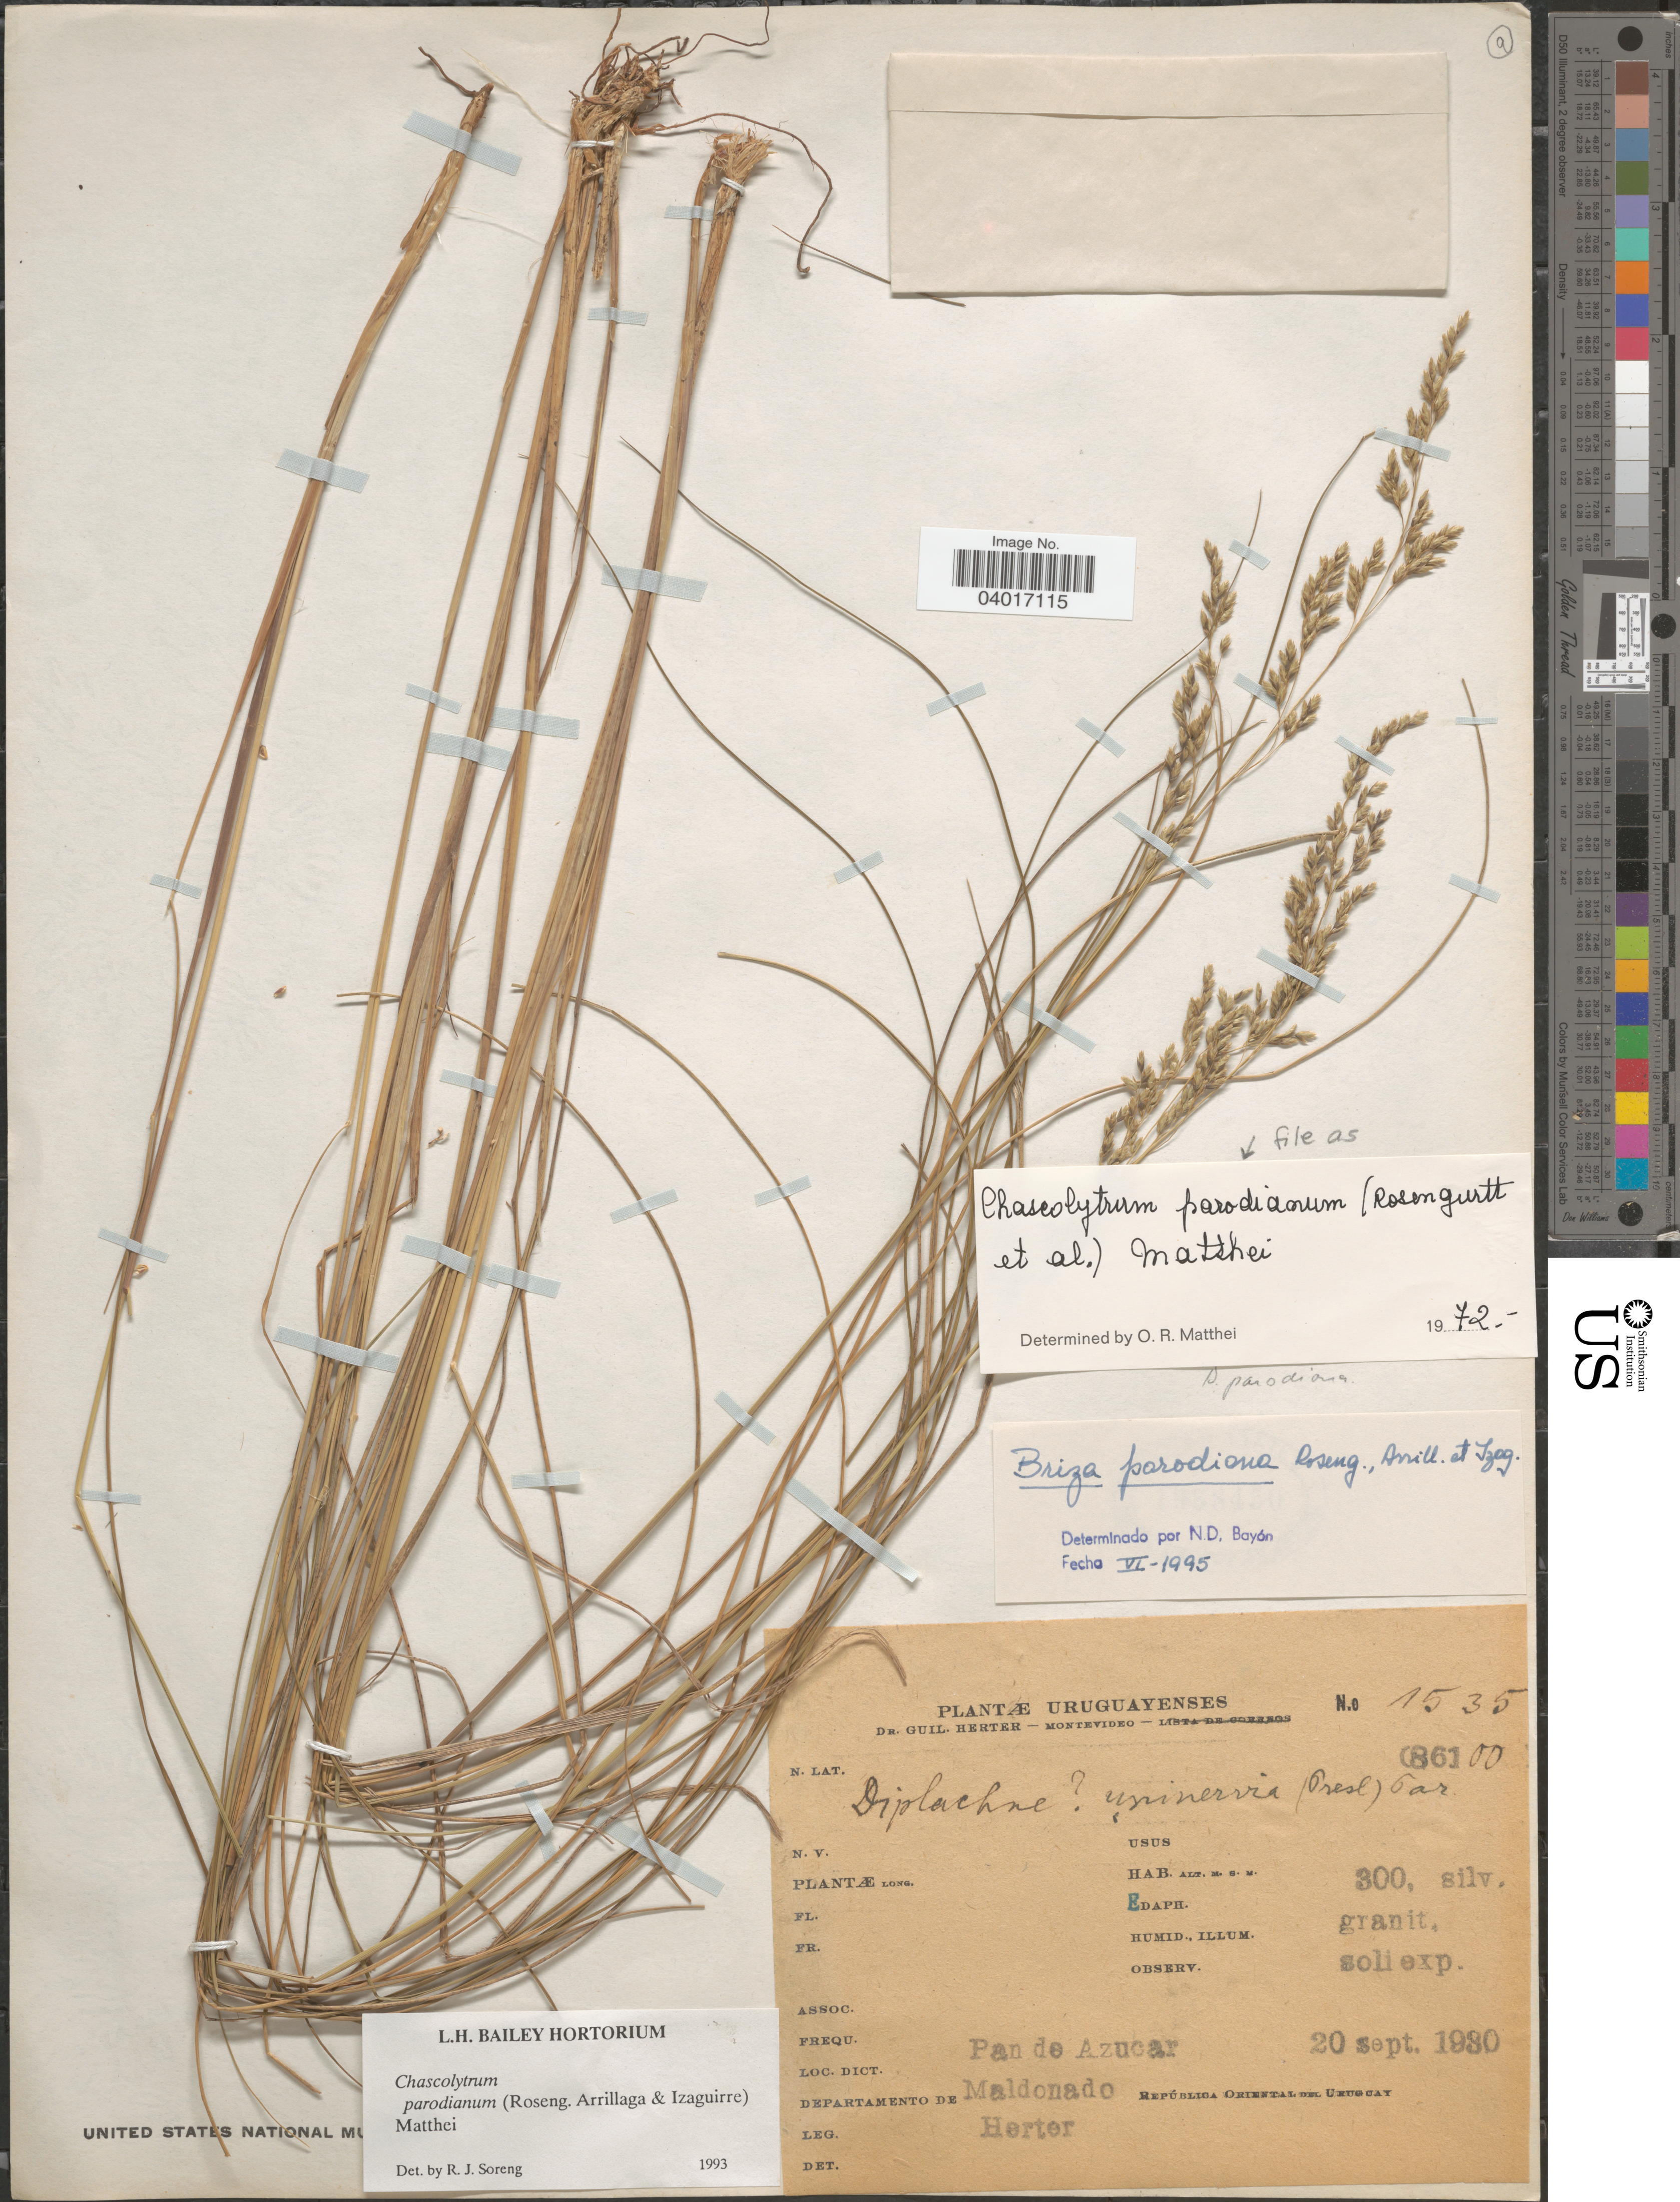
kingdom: Plantae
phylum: Tracheophyta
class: Liliopsida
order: Poales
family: Poaceae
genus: Boldrinia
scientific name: Boldrinia parodiana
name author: (Roseng. et al.) L.N. Silva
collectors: G. Herter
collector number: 1535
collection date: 1930-09-20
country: Uruguay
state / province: Maldonado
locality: Dict. Pan de Azucar. Departamento de Maldonado. República Oriental del Uruguay.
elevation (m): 300